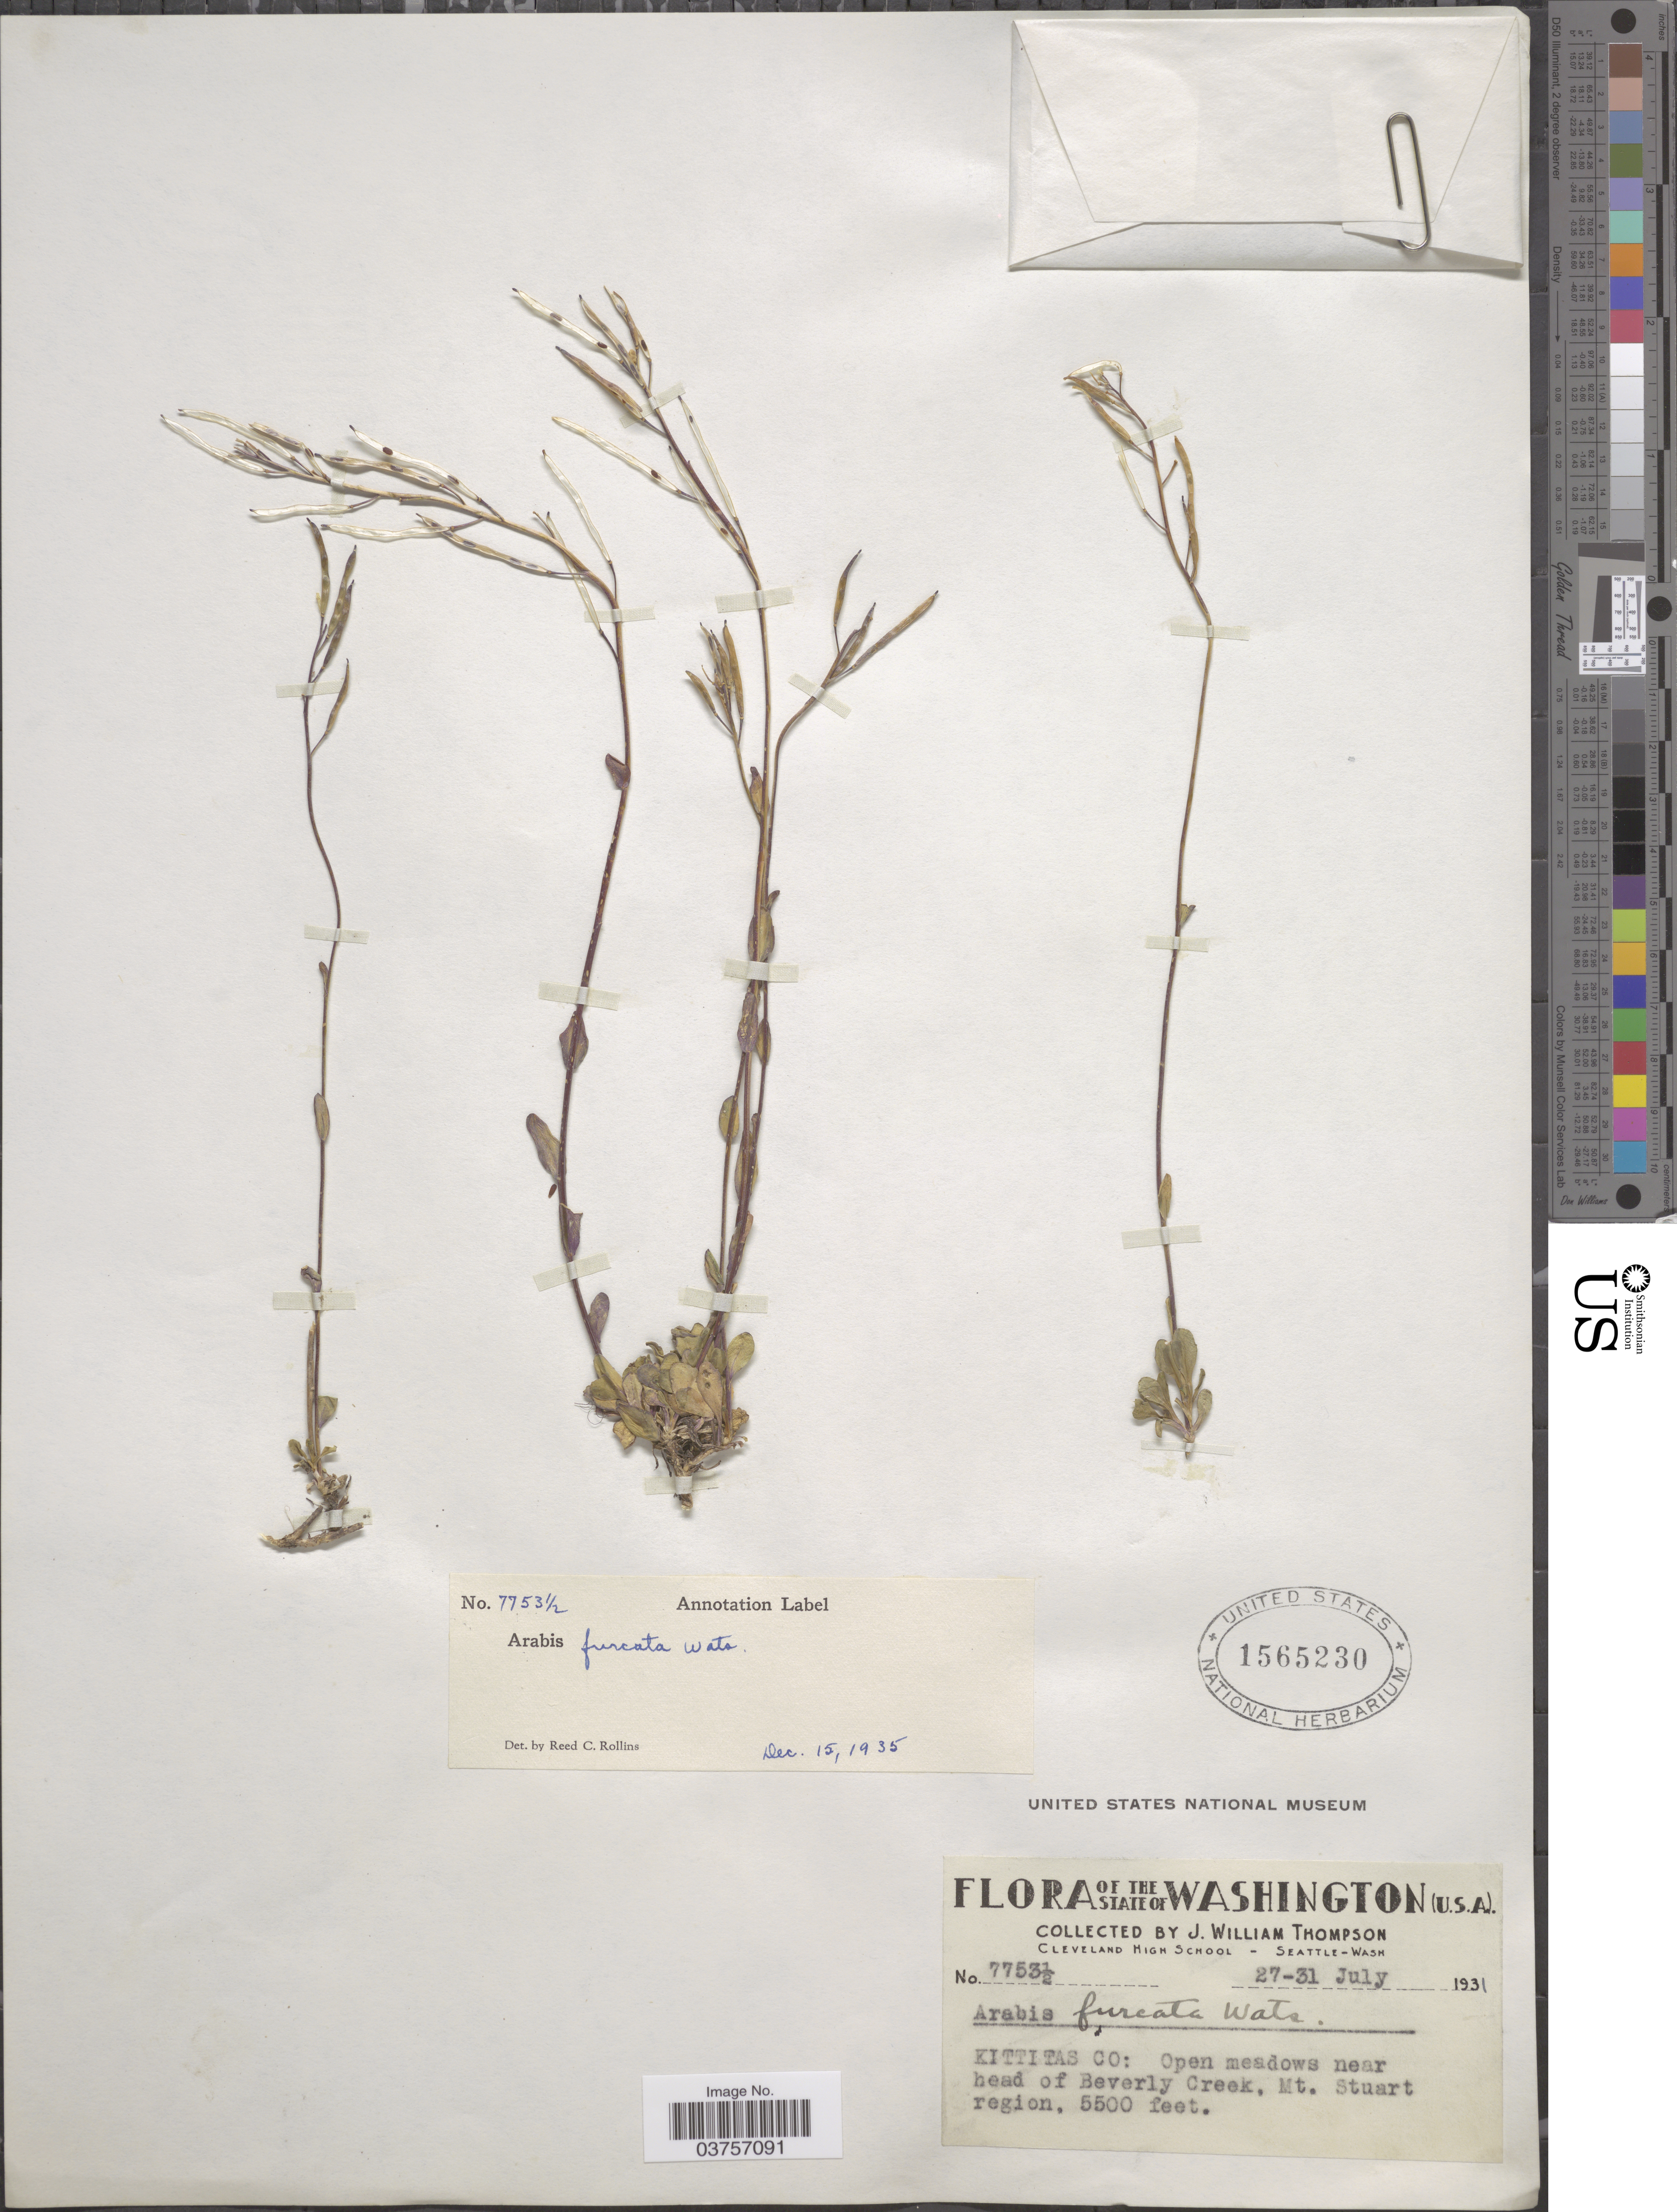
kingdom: Plantae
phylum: Tracheophyta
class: Magnoliopsida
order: Brassicales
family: Brassicaceae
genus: Arabis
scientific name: Arabis furcata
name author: S. Watson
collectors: J. W. Thompson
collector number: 7753½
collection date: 1931-07-27/1931-07-31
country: United States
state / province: Washington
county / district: Kittitas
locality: Kittitas Co: Open meadows near head of Beverly Creek, Mt. Stuart region.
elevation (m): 1676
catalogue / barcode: US 1565230